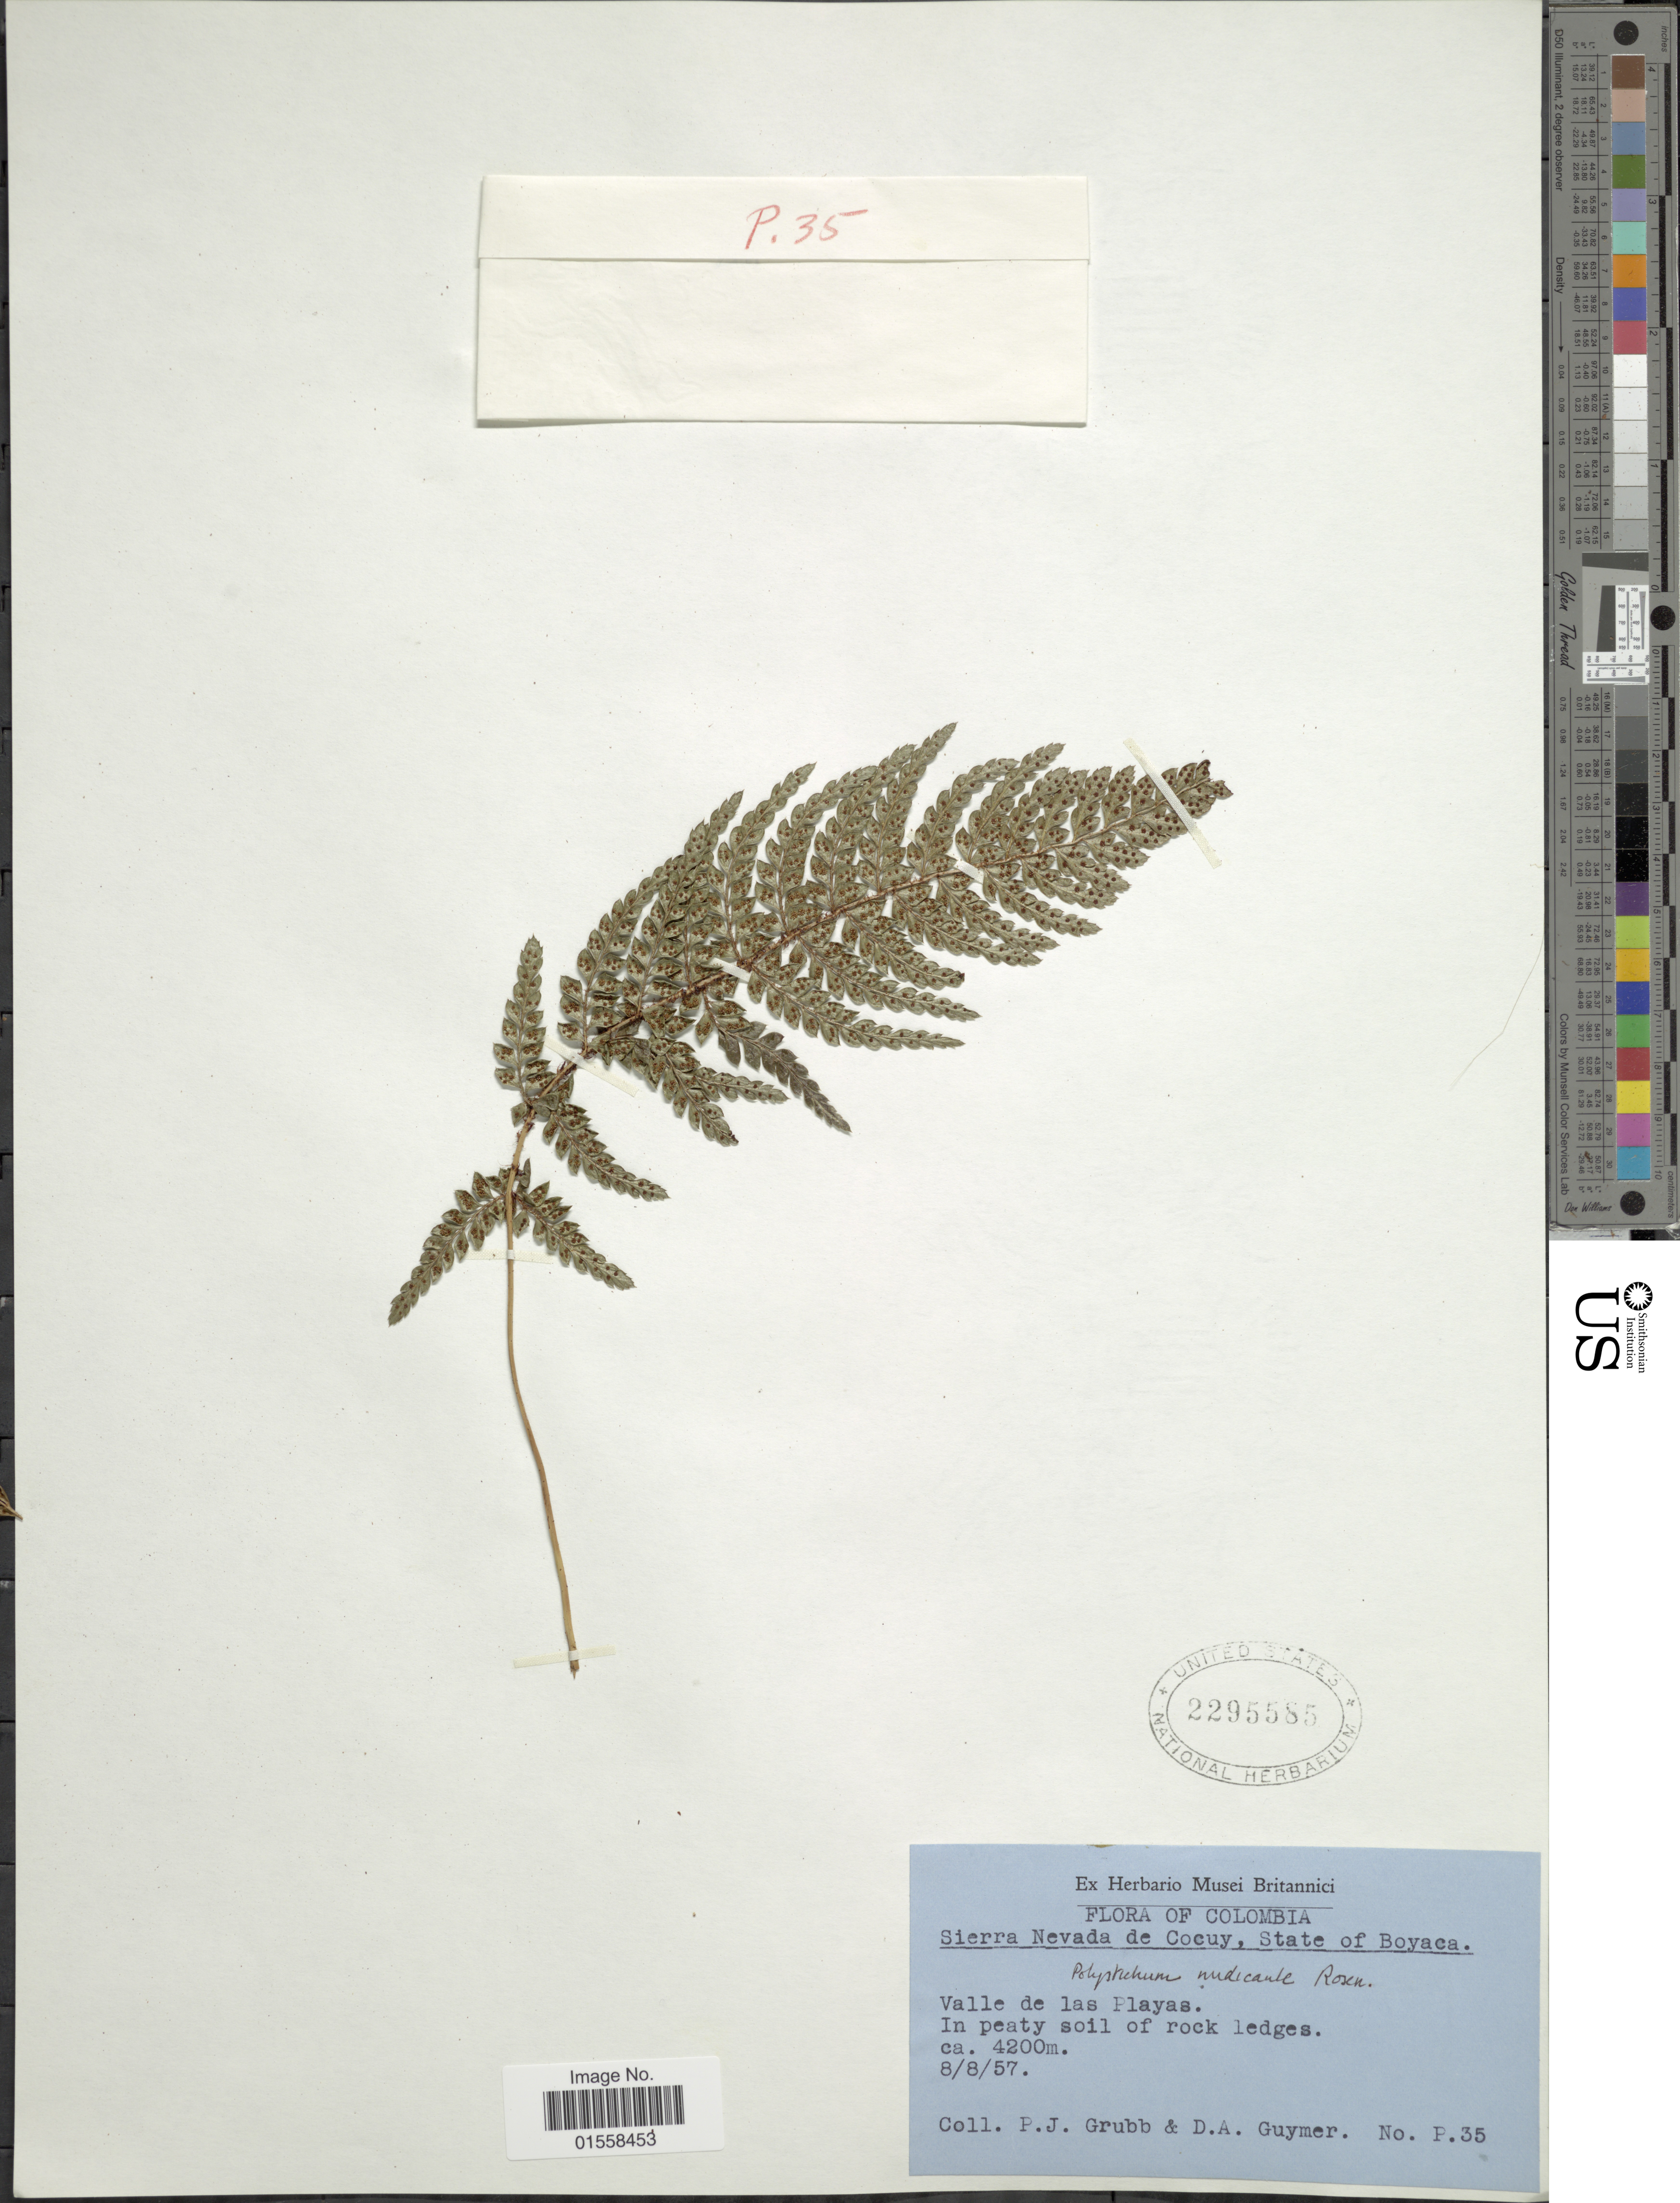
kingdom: Plantae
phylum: Tracheophyta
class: Polypodiopsida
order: Polypodiales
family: Dryopteridaceae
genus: Polystichum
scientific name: Polystichum nudicaule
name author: Rosenst.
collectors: P. J. Grubb & D. Guymer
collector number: P35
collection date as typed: Transcribed d/m/y: 8/8/57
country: Colombia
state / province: Boyacá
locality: Colombia, Sierra Nevada de Cocuy, State of Boyaca. valle de las Playas,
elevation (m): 4200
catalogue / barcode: US 2295585